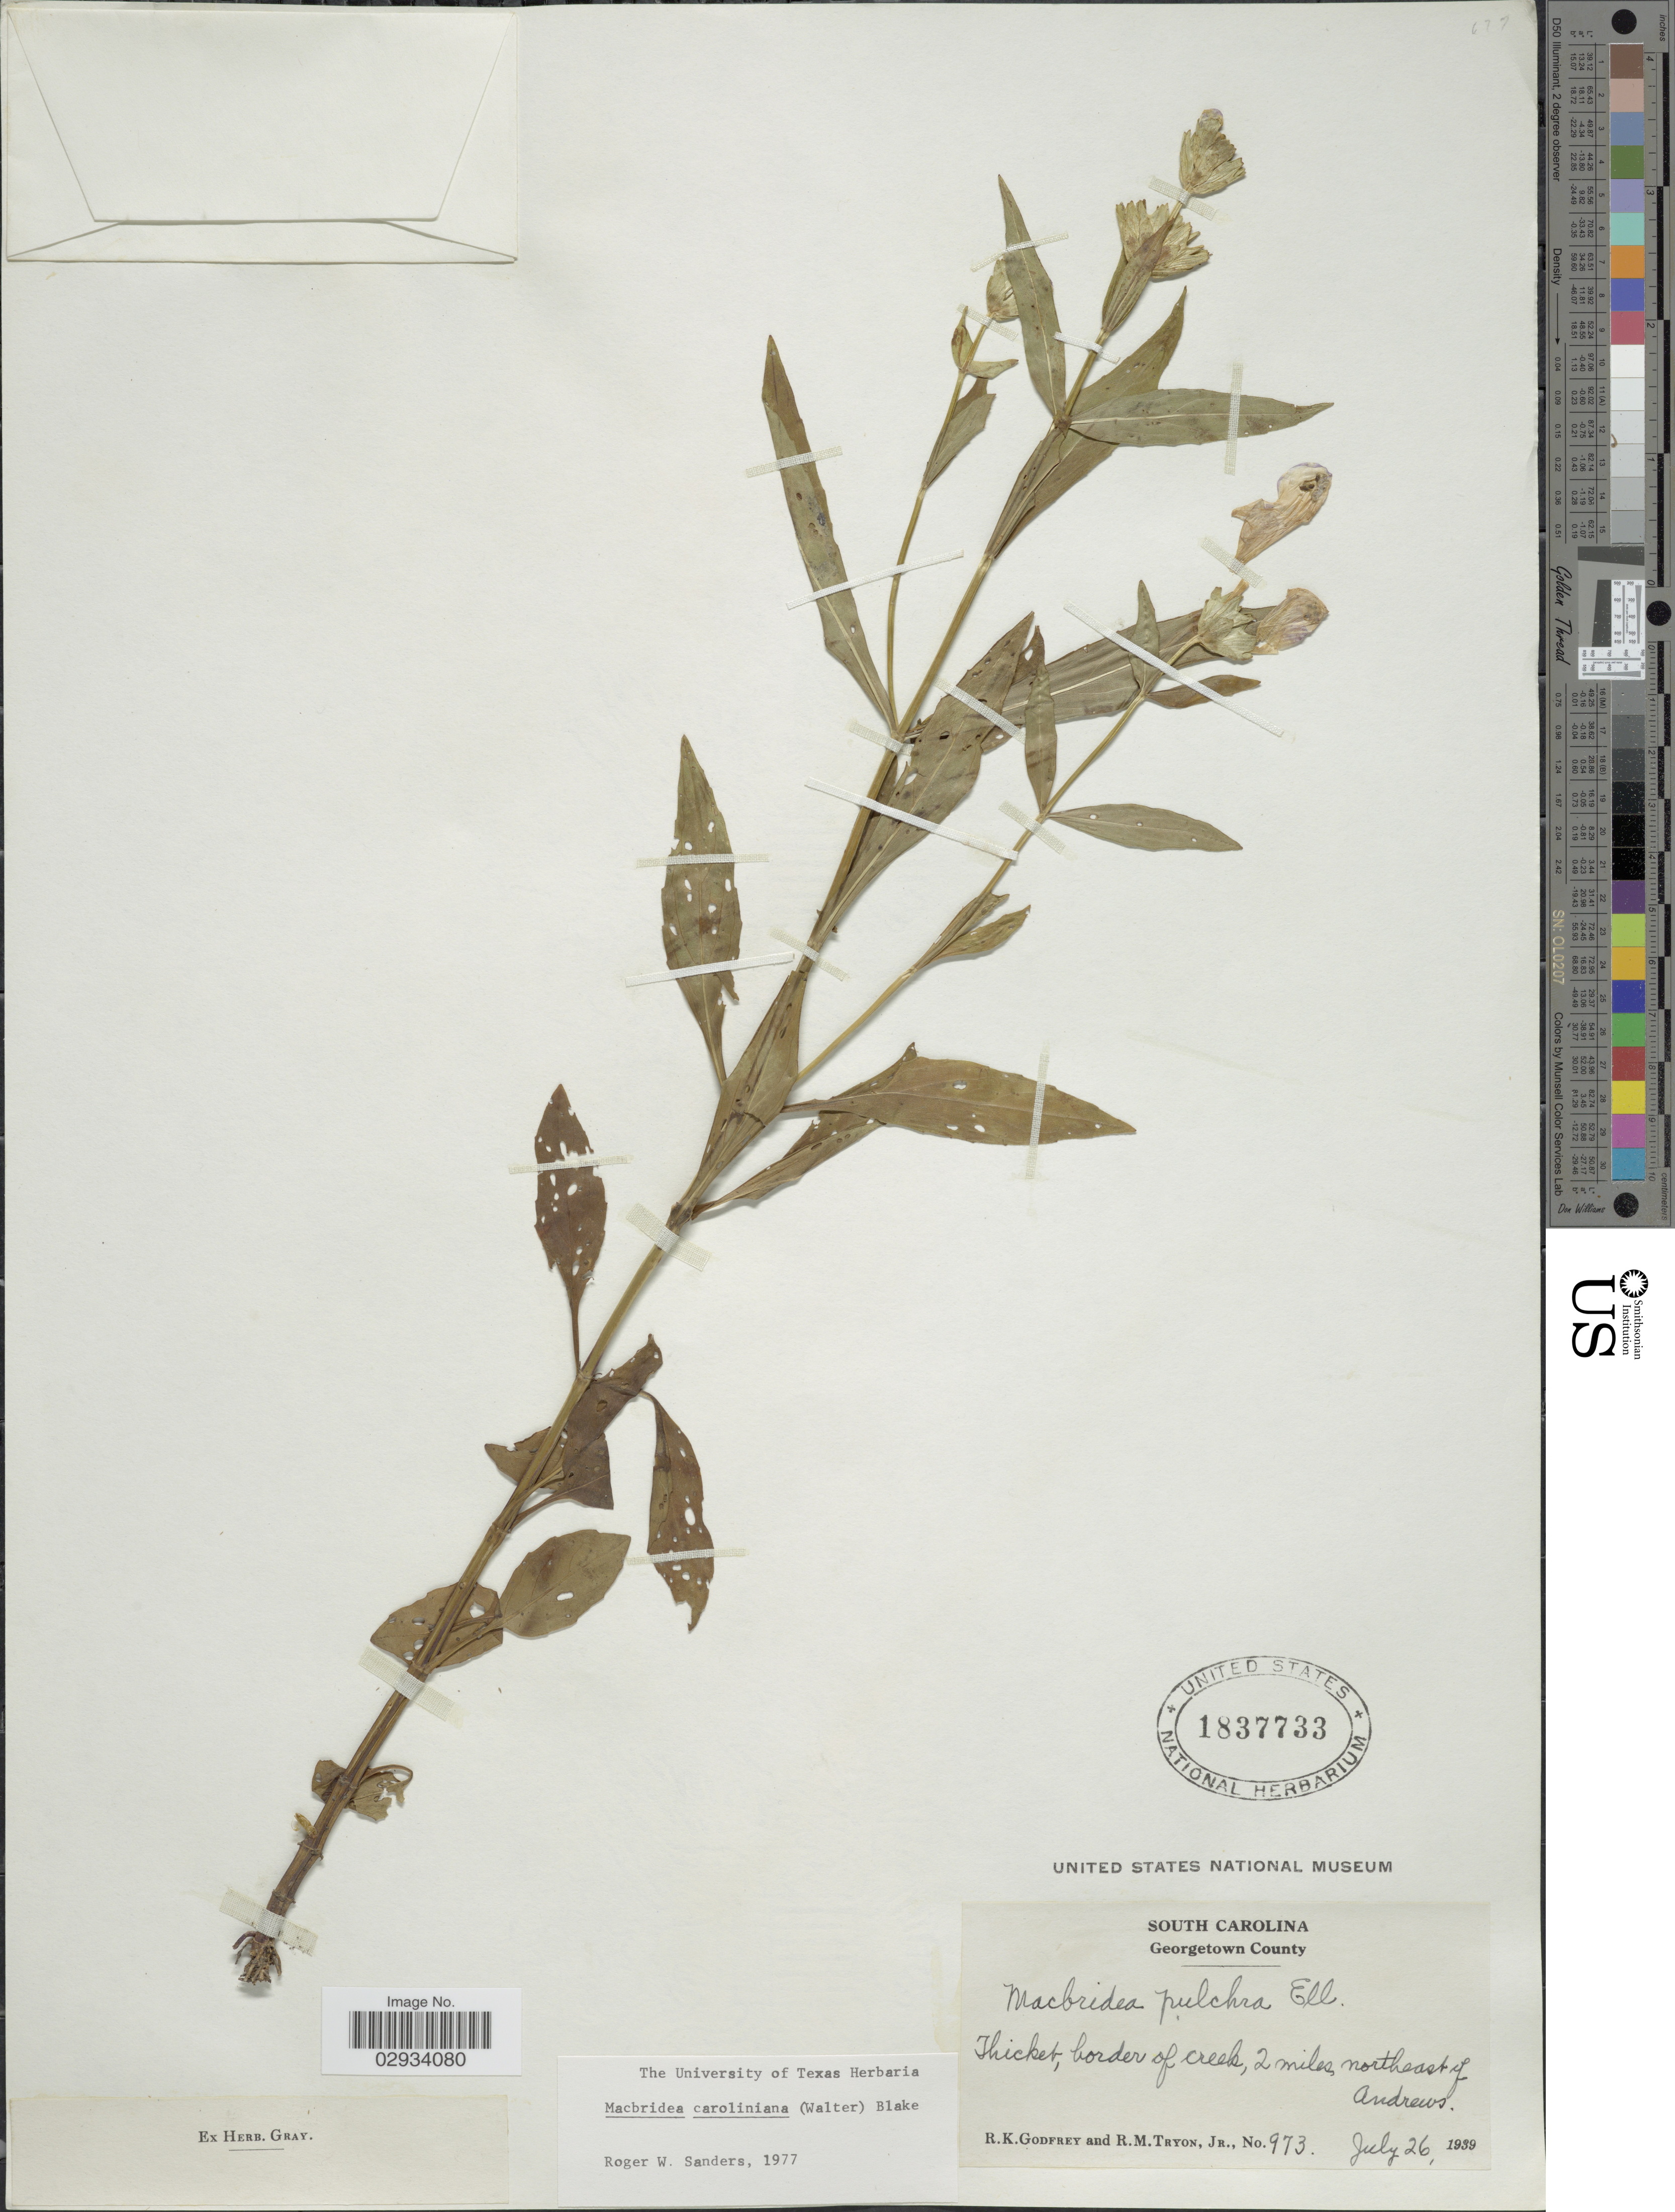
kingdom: Plantae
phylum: Tracheophyta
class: Magnoliopsida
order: Lamiales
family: Lamiaceae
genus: Macbridea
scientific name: Macbridea caroliniana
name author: (Walter) S.F. Blake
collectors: R. K. Godfrey & R. Tryon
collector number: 973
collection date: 1939-07-26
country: United States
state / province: South Carolina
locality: Georgetown County. Border of creek, 2 miles northeast of Andrews.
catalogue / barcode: US 1837733